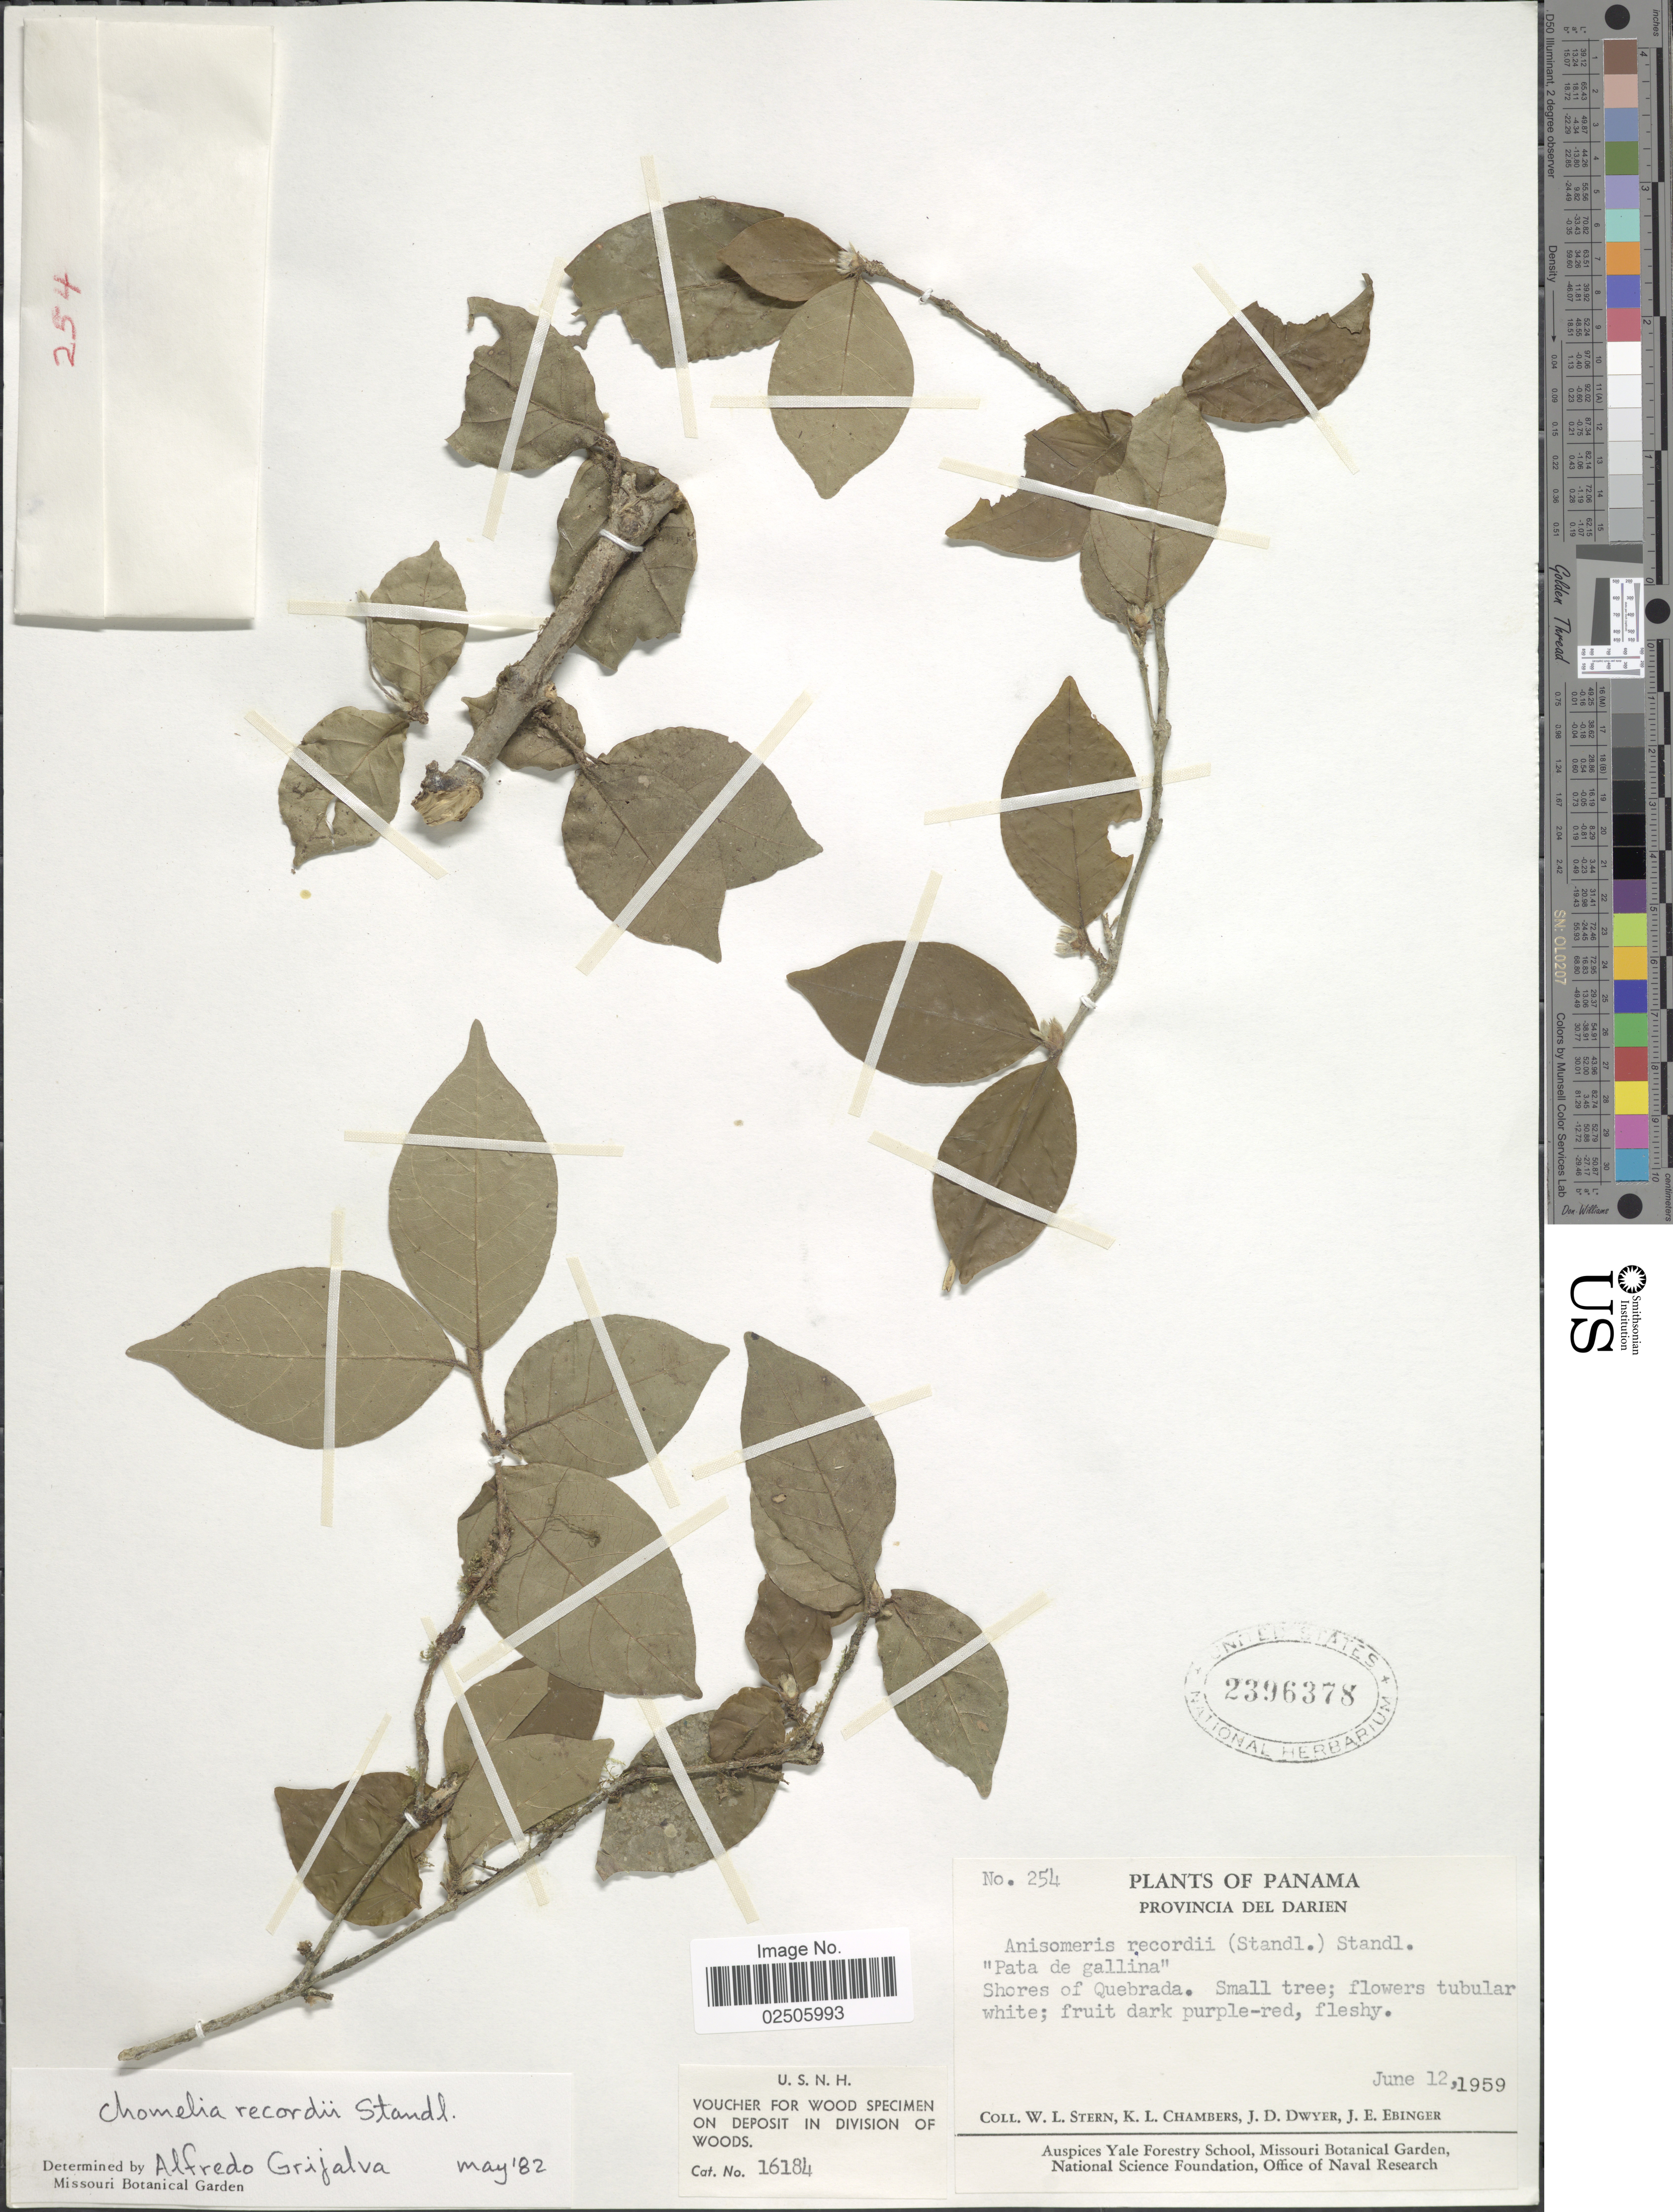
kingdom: Plantae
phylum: Tracheophyta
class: Magnoliopsida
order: Gentianales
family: Rubiaceae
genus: Chomelia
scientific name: Chomelia recordii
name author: Standl.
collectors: W. L. Stern, K. Chambers, J. D. Dwyer & J. Ebinger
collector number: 254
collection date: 1959-06-12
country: Panama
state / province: Darién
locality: Shores of Quebrada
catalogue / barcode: US 2396378